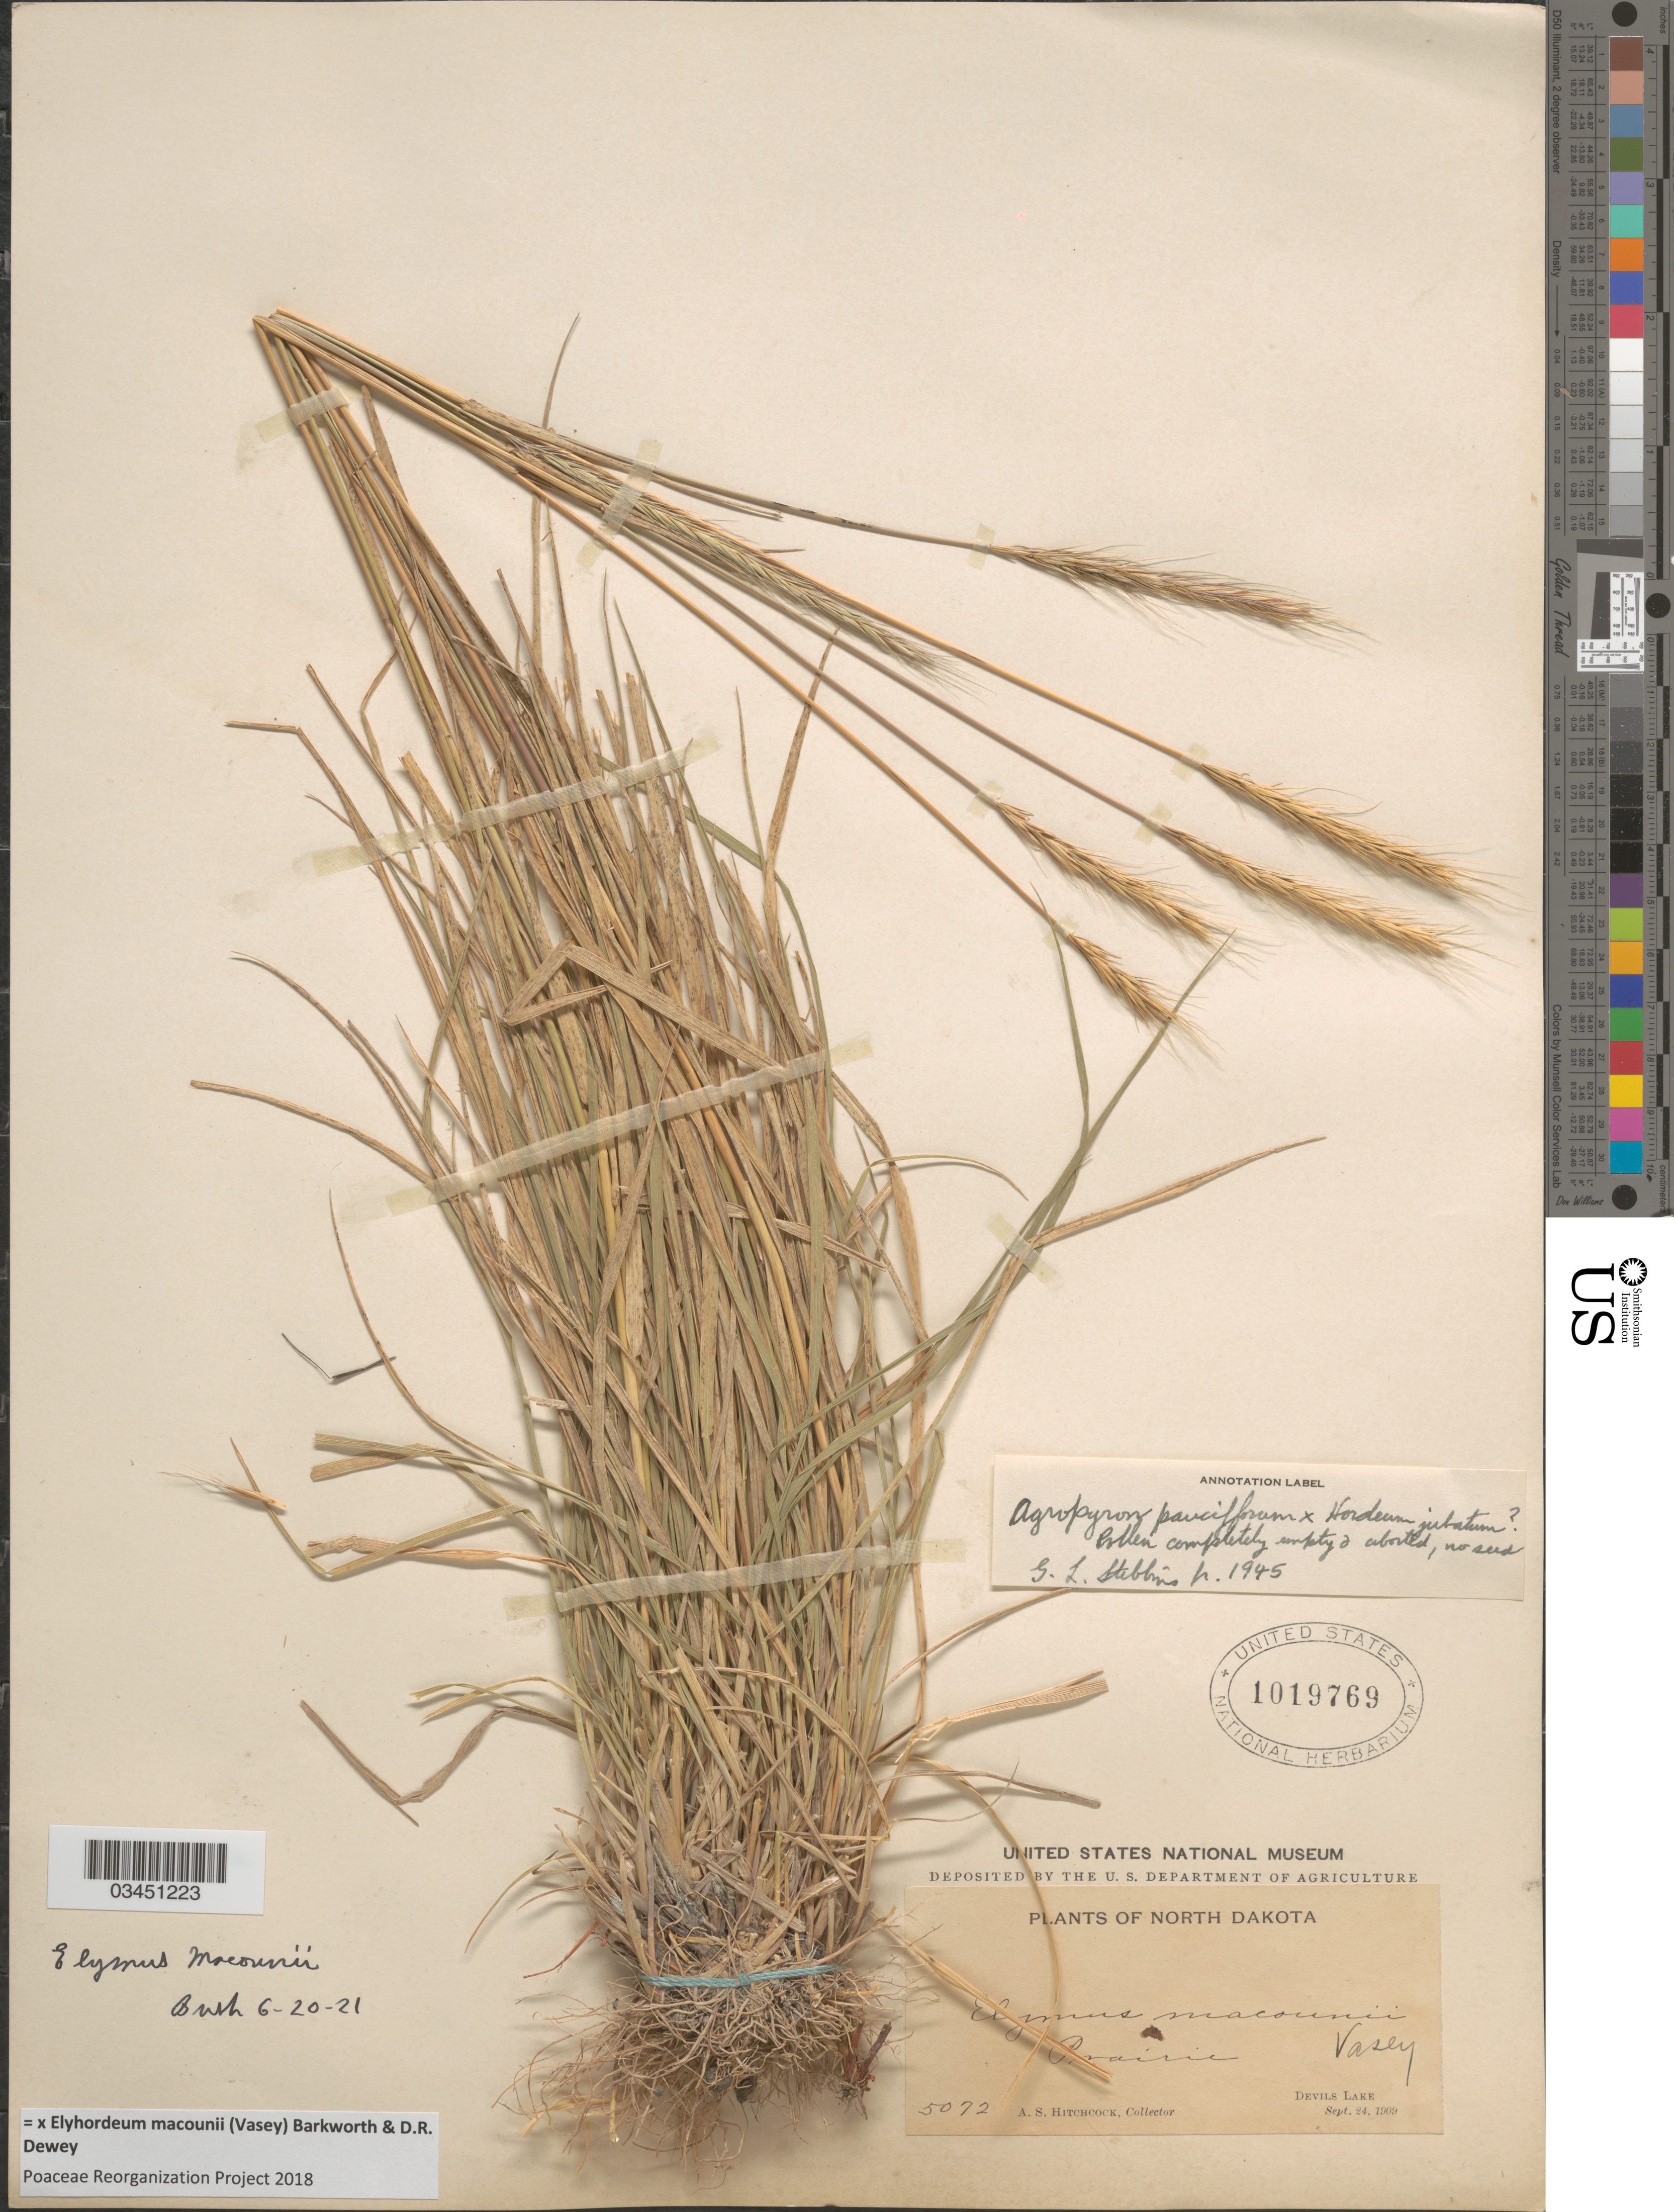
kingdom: Plantae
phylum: Tracheophyta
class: Liliopsida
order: Poales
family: Poaceae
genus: Elyhordeum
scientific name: x Elyhordeum macounii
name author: (Vasey) Barkworth & Dewey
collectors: A. S. Hitchcock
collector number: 5072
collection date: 1909-09-24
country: United States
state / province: North Dakota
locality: Prairie. Devils Lake.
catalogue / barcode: US 1019769